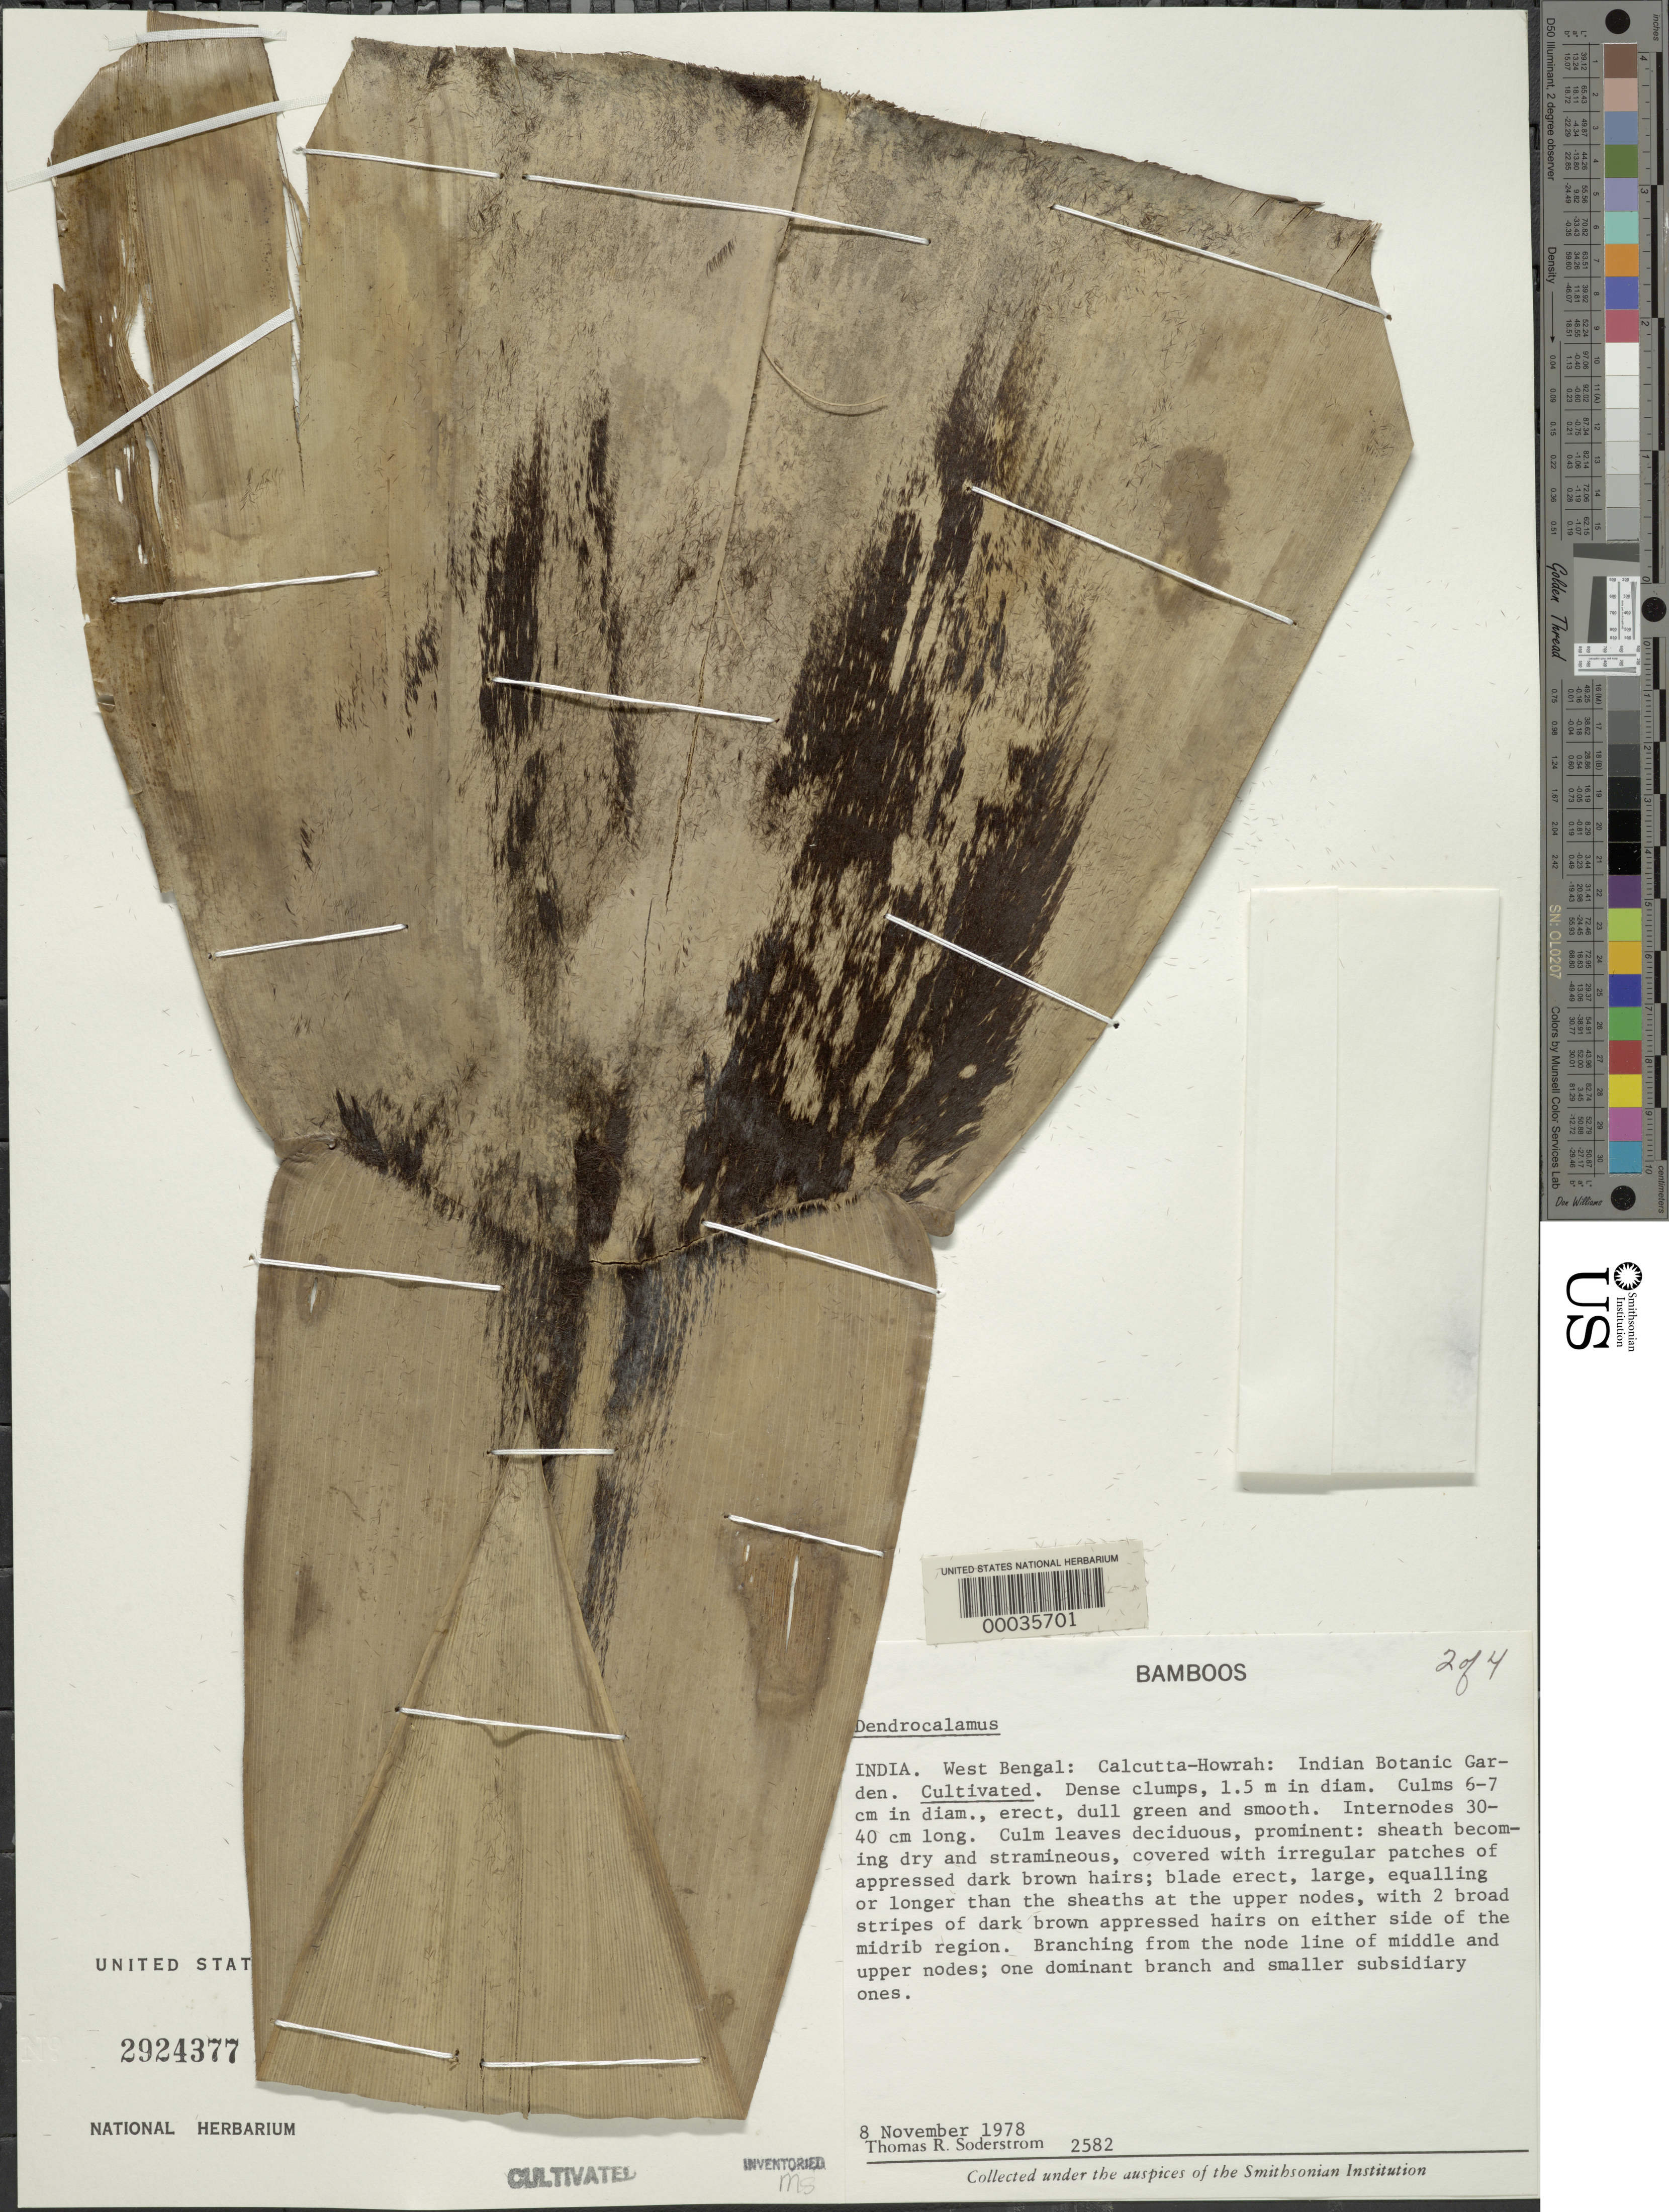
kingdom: Plantae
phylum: Tracheophyta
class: Liliopsida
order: Poales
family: Poaceae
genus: Dendrocalamus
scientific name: Dendrocalamus sp.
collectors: T. R. Soderstrom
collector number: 2582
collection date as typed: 08 Nov 1978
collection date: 1978-11-08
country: India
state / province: West Bengal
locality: Calcutta-howrah, indian botanic garden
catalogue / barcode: US 2924377